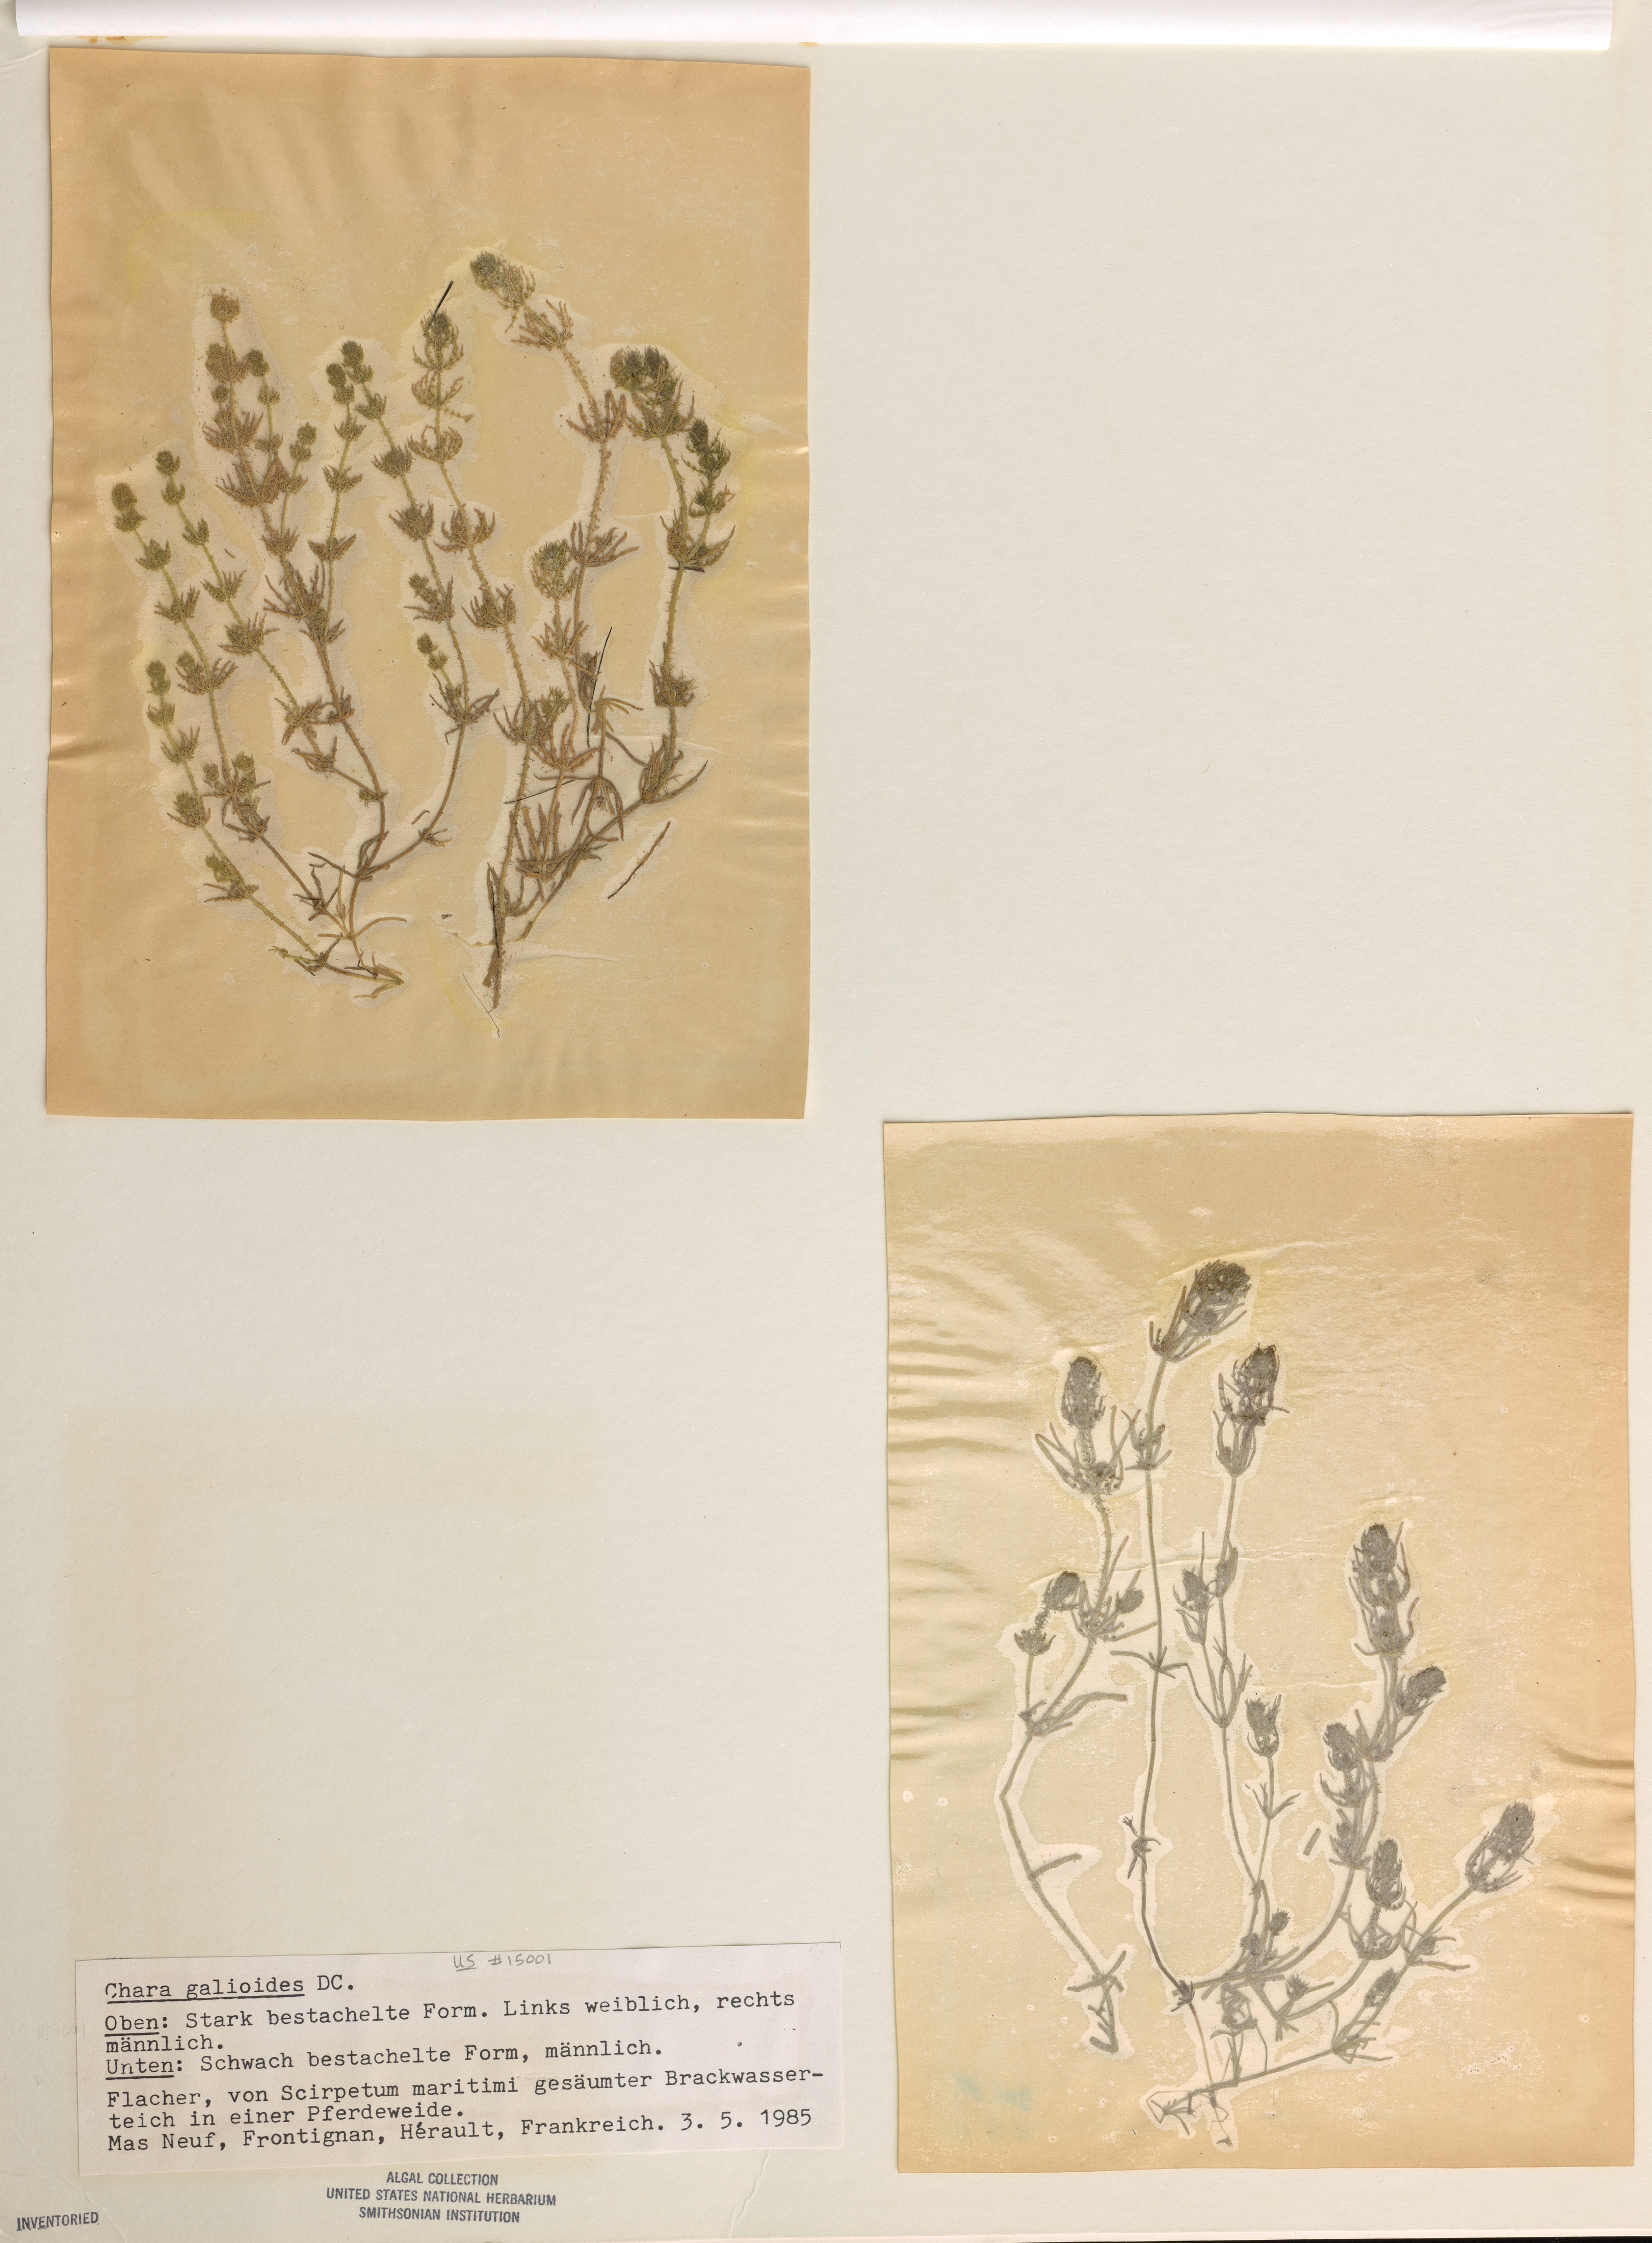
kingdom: Plantae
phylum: Charophyta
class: Charophyceae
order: Charales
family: Characeae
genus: Chara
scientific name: Chara vulgaris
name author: L.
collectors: W. Krause & H. Krause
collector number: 45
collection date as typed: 03 May 1985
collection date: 1985-05-03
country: France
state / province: Occitanie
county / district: Herault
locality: Mas Neuf, Frontignan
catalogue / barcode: US 15001